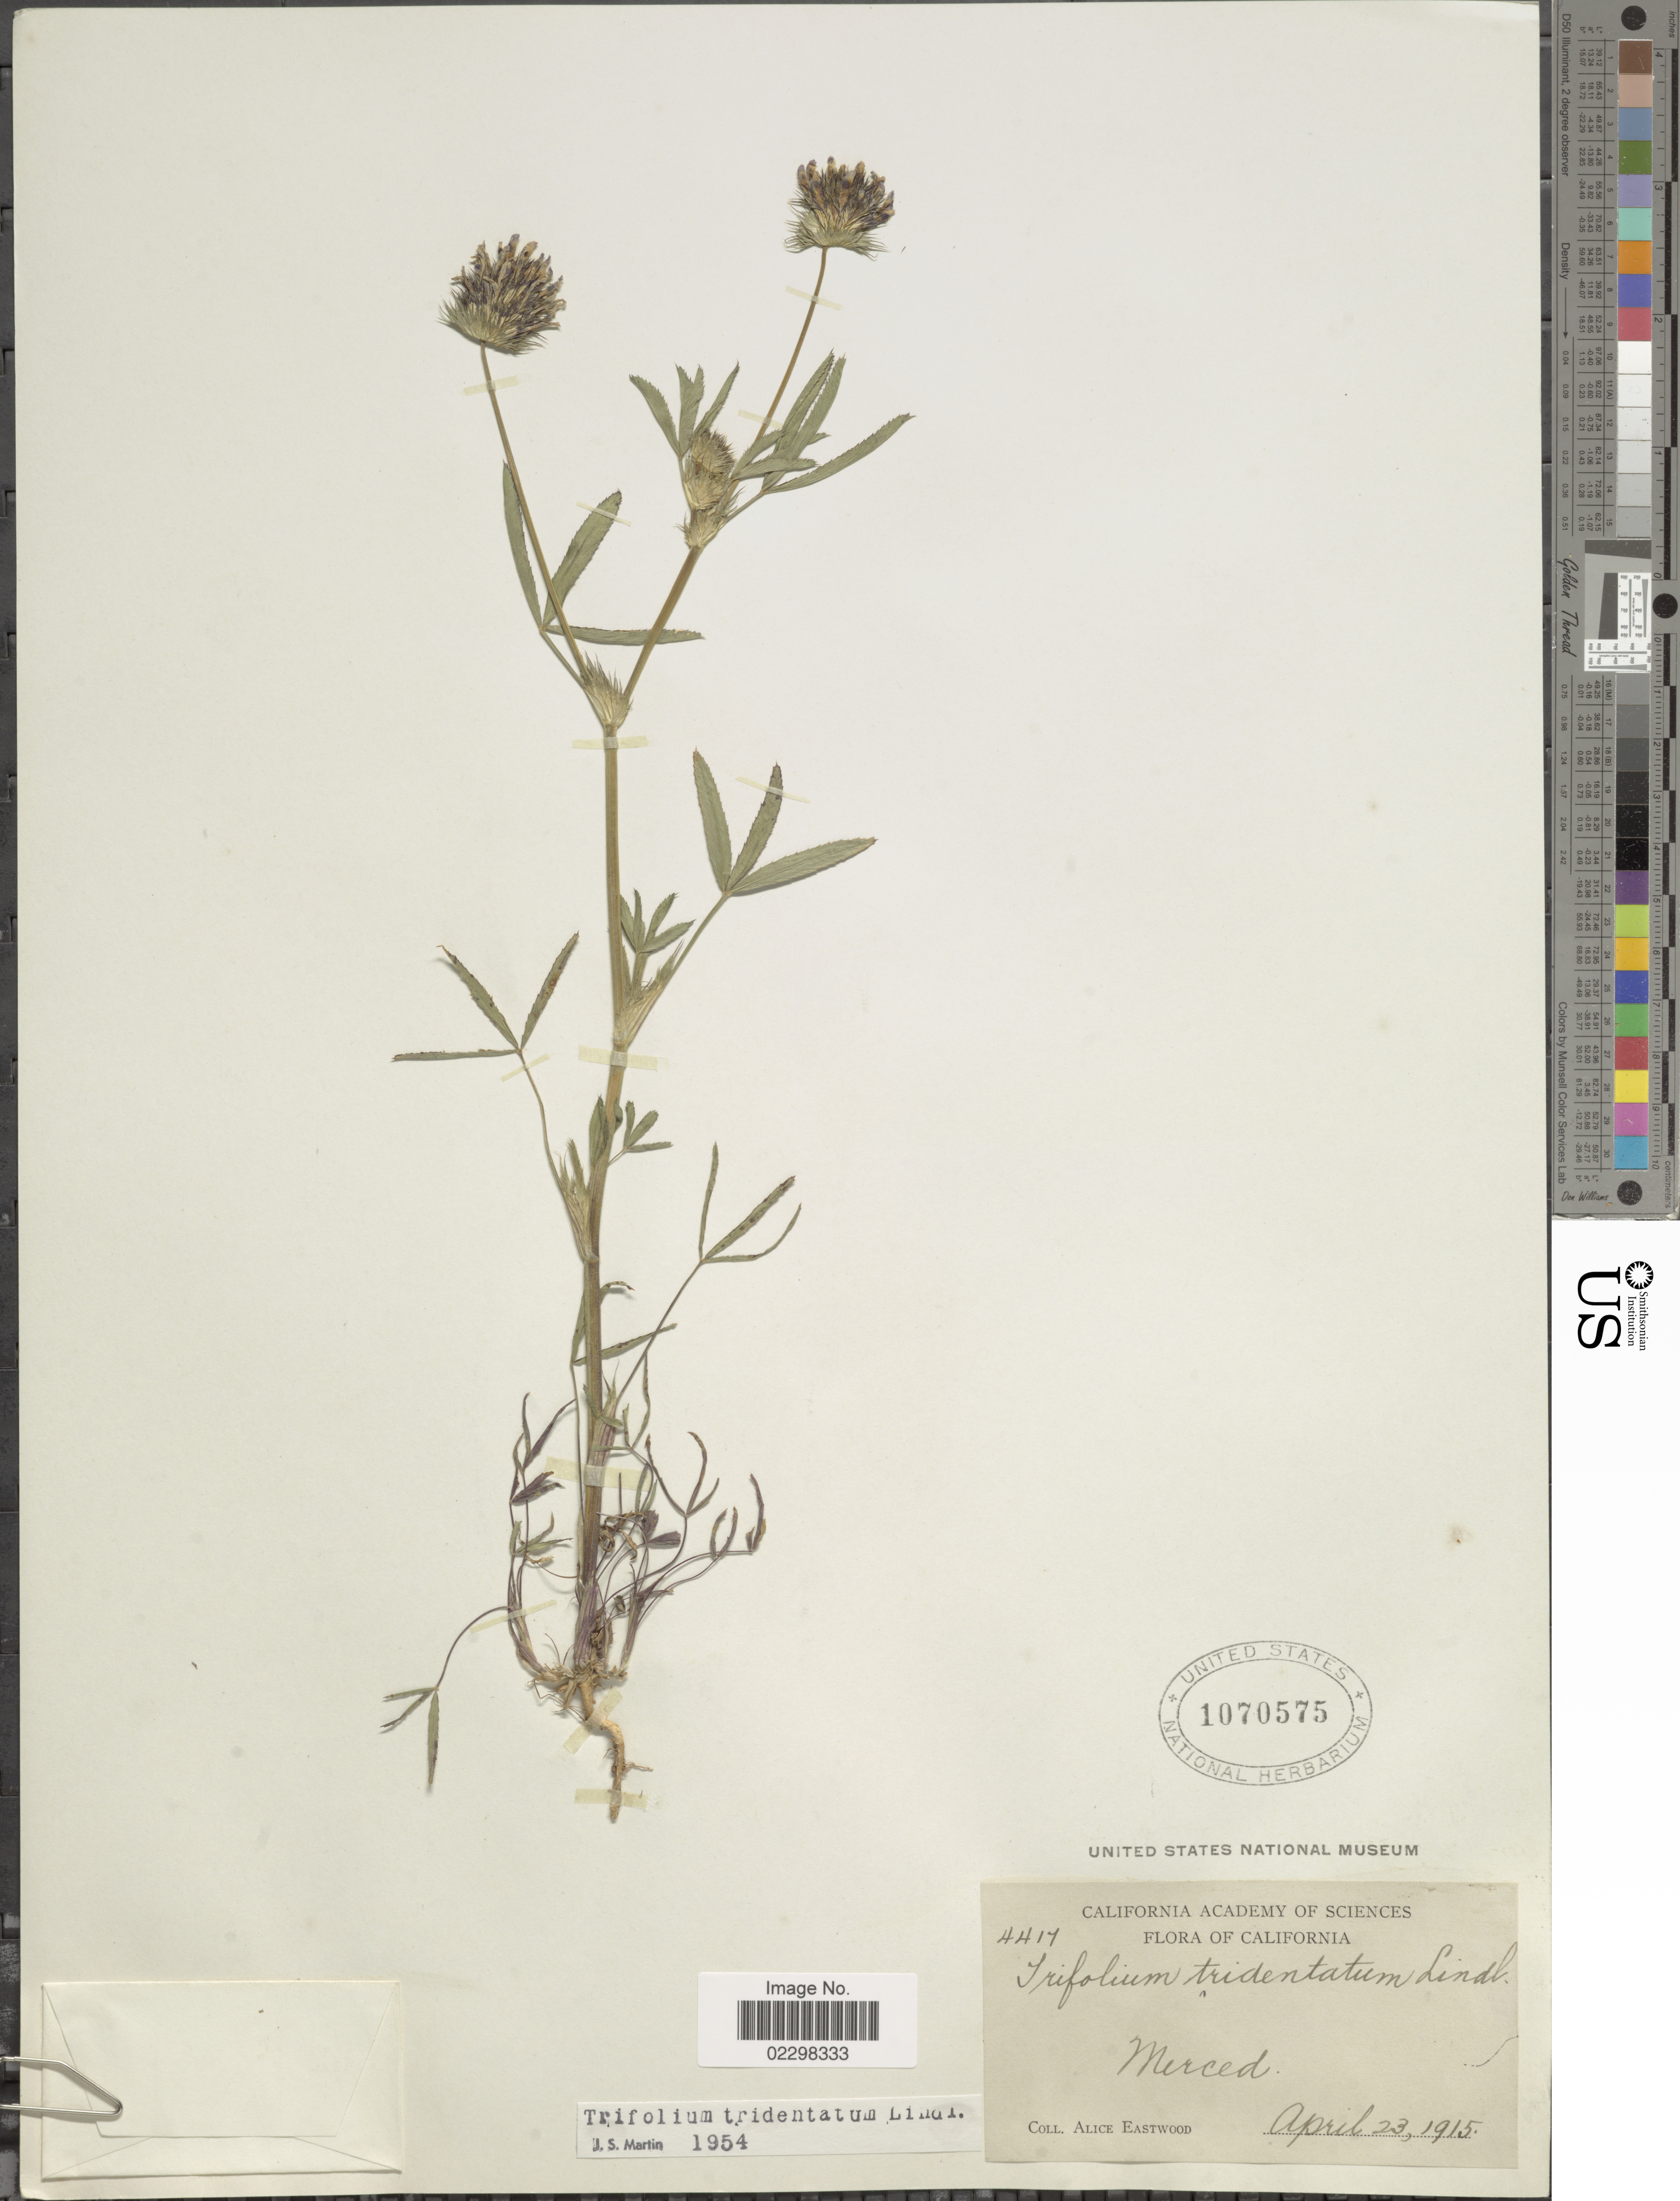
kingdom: Plantae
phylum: Tracheophyta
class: Magnoliopsida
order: Fabales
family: Fabaceae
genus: Trifolium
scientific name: Trifolium tridentatum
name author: Lindl.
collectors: A. Eastwood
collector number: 4417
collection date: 1915-04-23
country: United States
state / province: California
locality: California, Merced.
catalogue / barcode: US 1070575